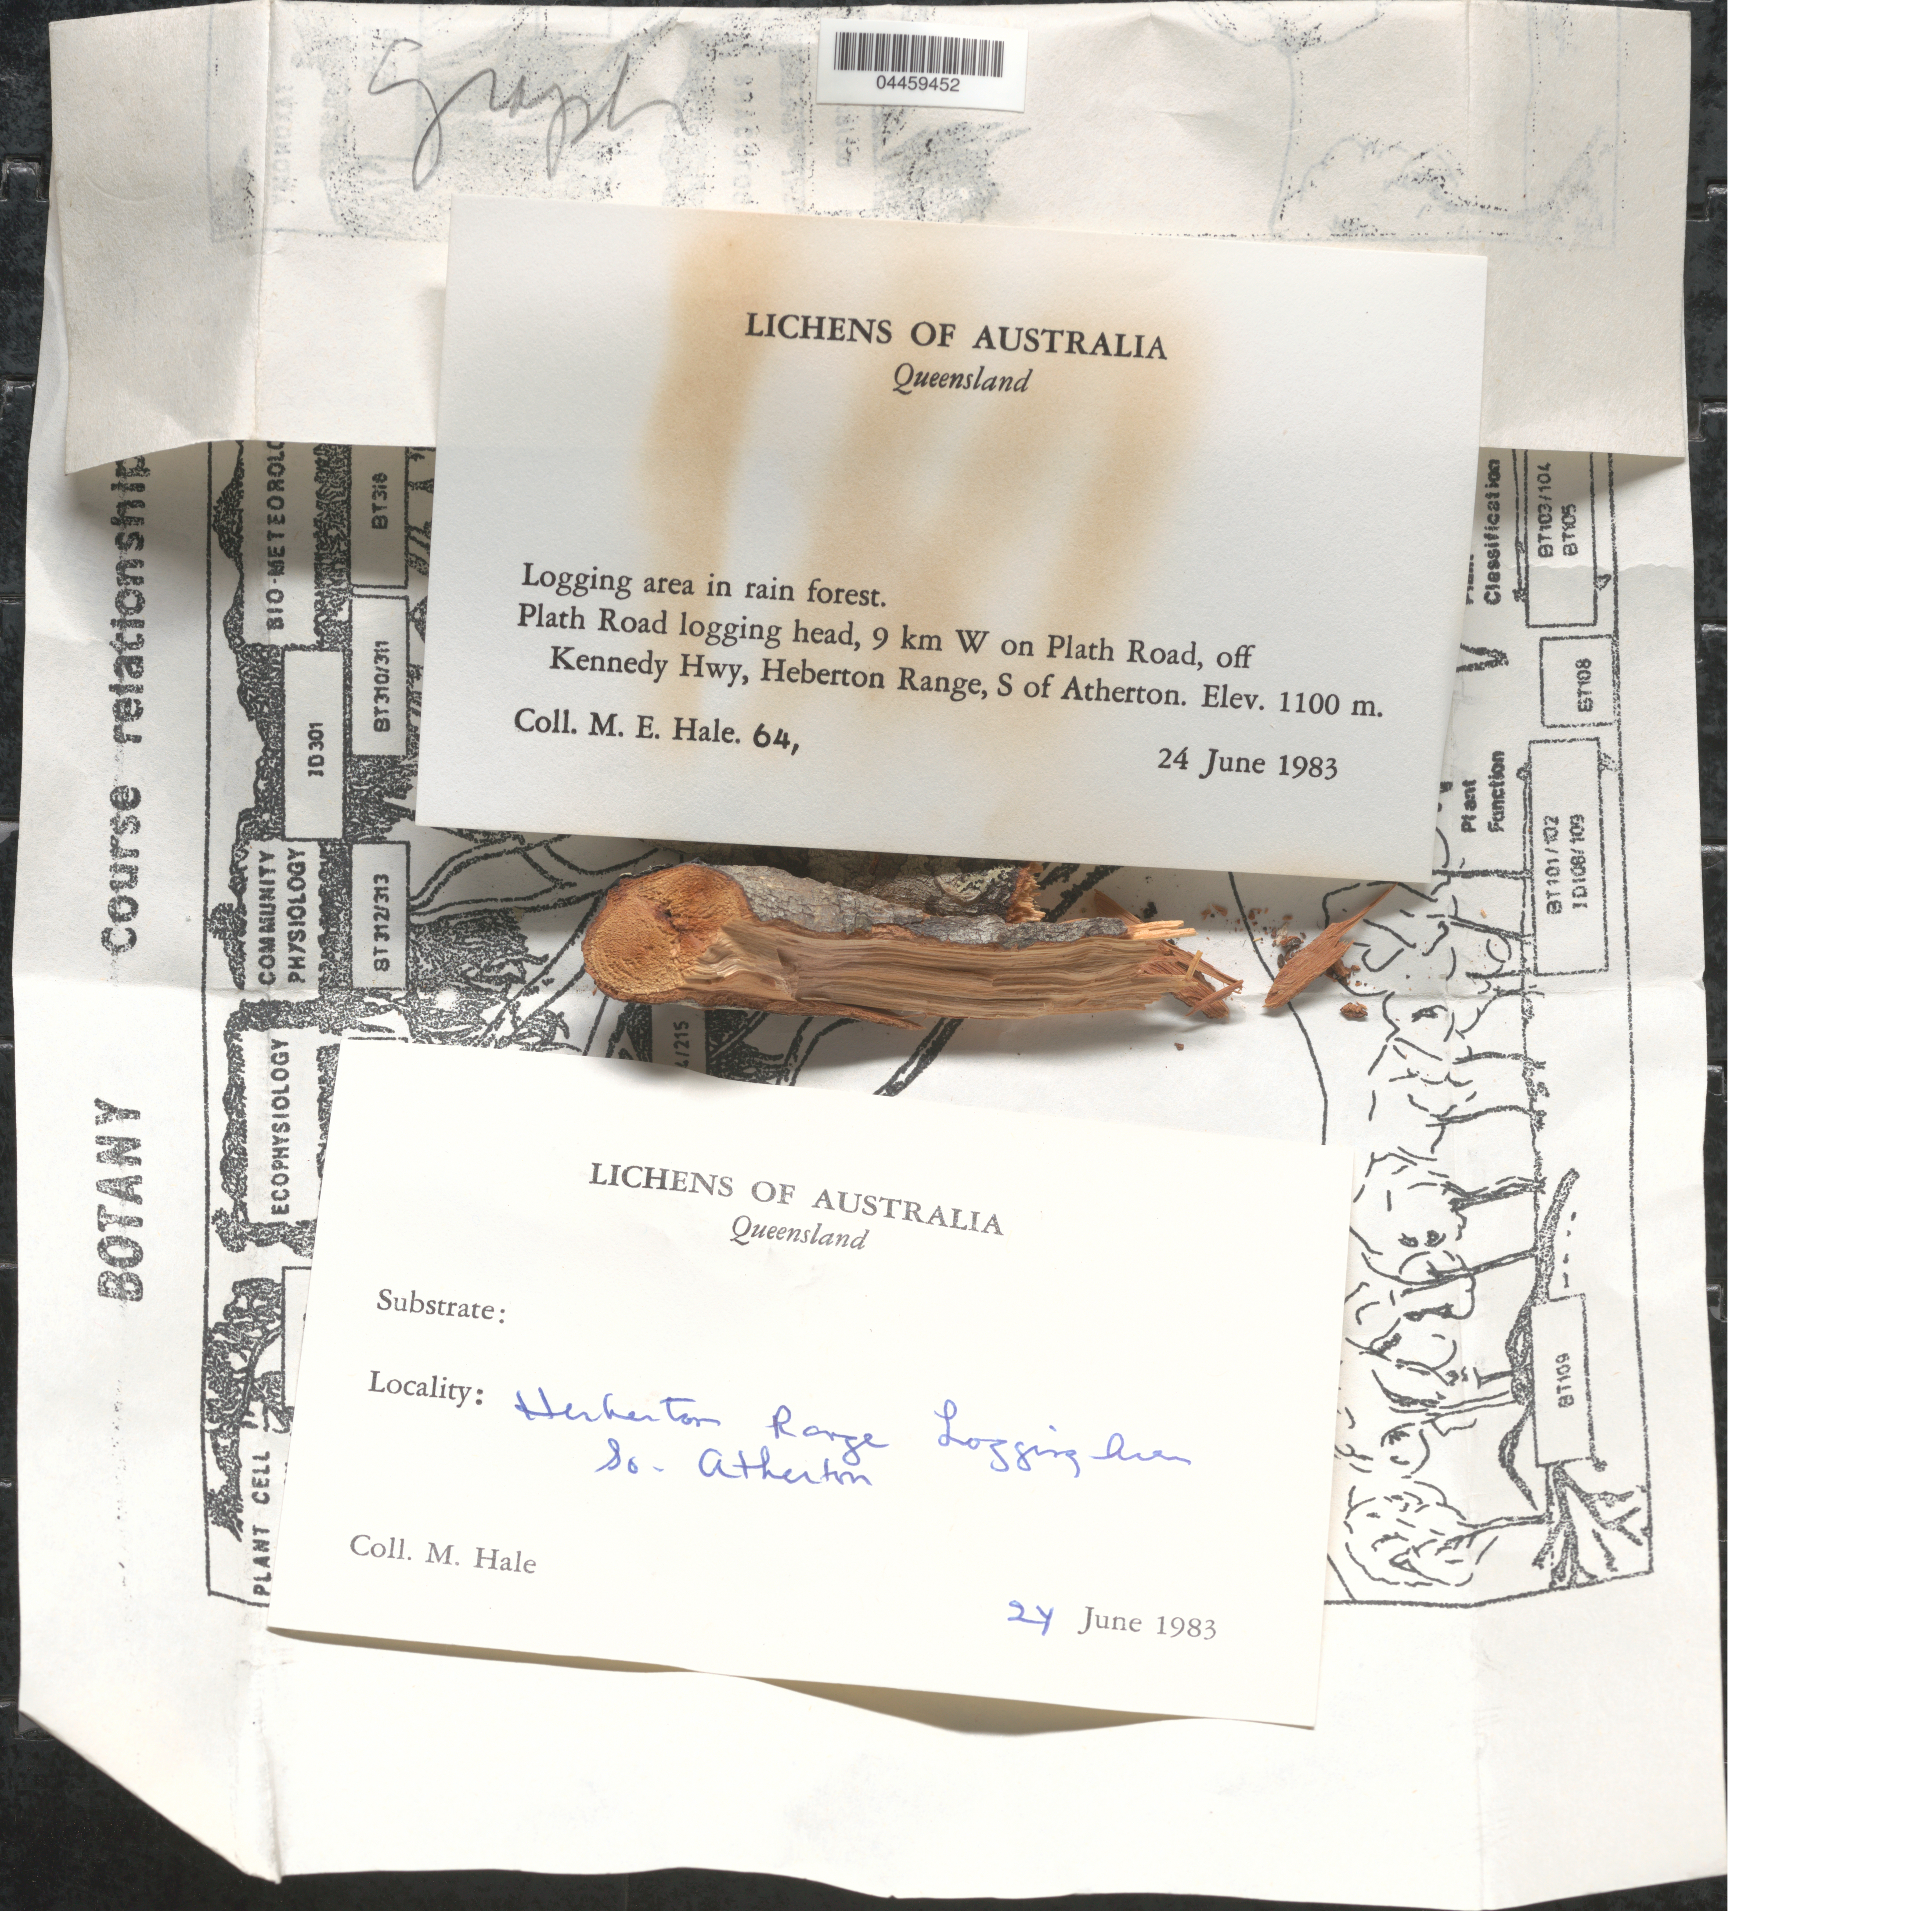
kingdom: Fungi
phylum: Ascomycota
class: Lecanoromycetes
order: Ostropales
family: Graphidaceae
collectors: M. Hale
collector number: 64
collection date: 1983-06-24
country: Australia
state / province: Queensland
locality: Plath Road logging head, 9 km W on Plath Road, off Kennedy Hwy, Heberton Range, S of Atherton.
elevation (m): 1100